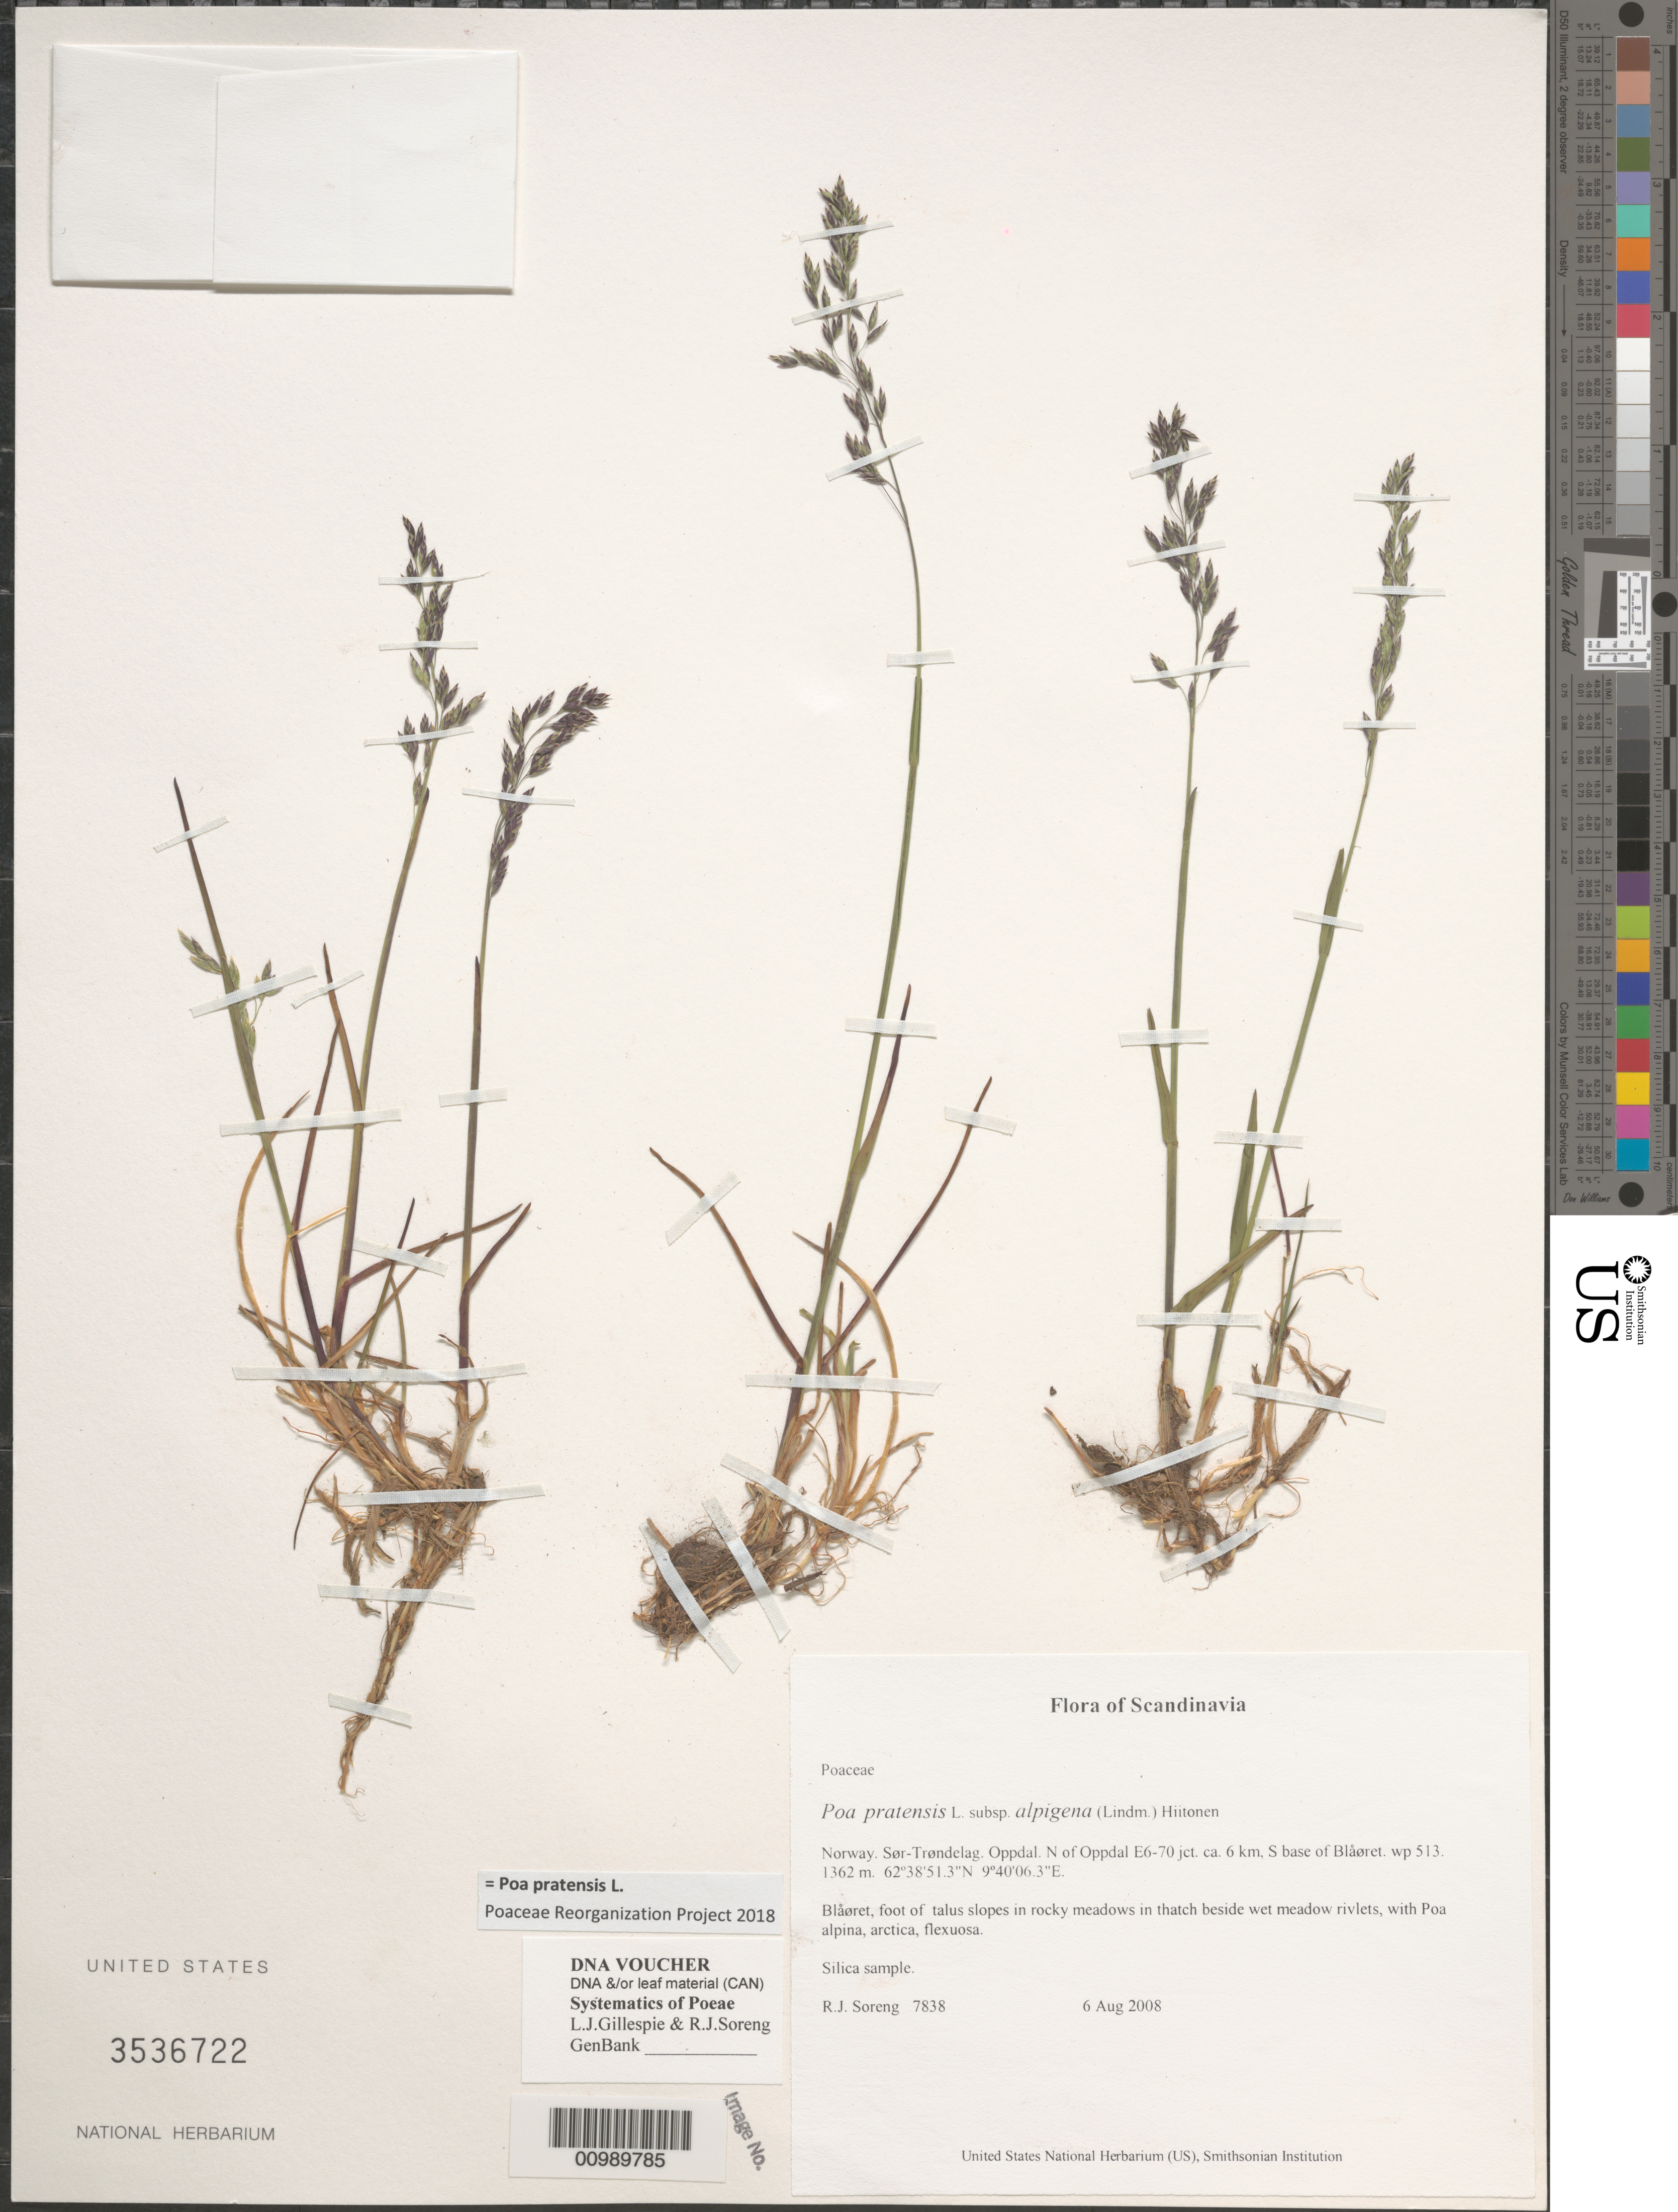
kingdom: Plantae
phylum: Tracheophyta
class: Liliopsida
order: Poales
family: Poaceae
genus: Poa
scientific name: Poa pratensis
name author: L.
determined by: Poaceae Reorganization Project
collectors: R. J. Soreng & N. L. Soreng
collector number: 7838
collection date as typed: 06 Aug 2008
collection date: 2008-08-06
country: Norway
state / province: Trøndelag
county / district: Oppdal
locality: N of Oppdal E6-70 jct. ca. 6 km, S base of Blåøret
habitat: Blåøret, foot of talus slopes in rocky meadows in thatch beside wet meadow rivlets, with Poa alpina, arctica, flexuosa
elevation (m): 1362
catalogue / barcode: US 3536722